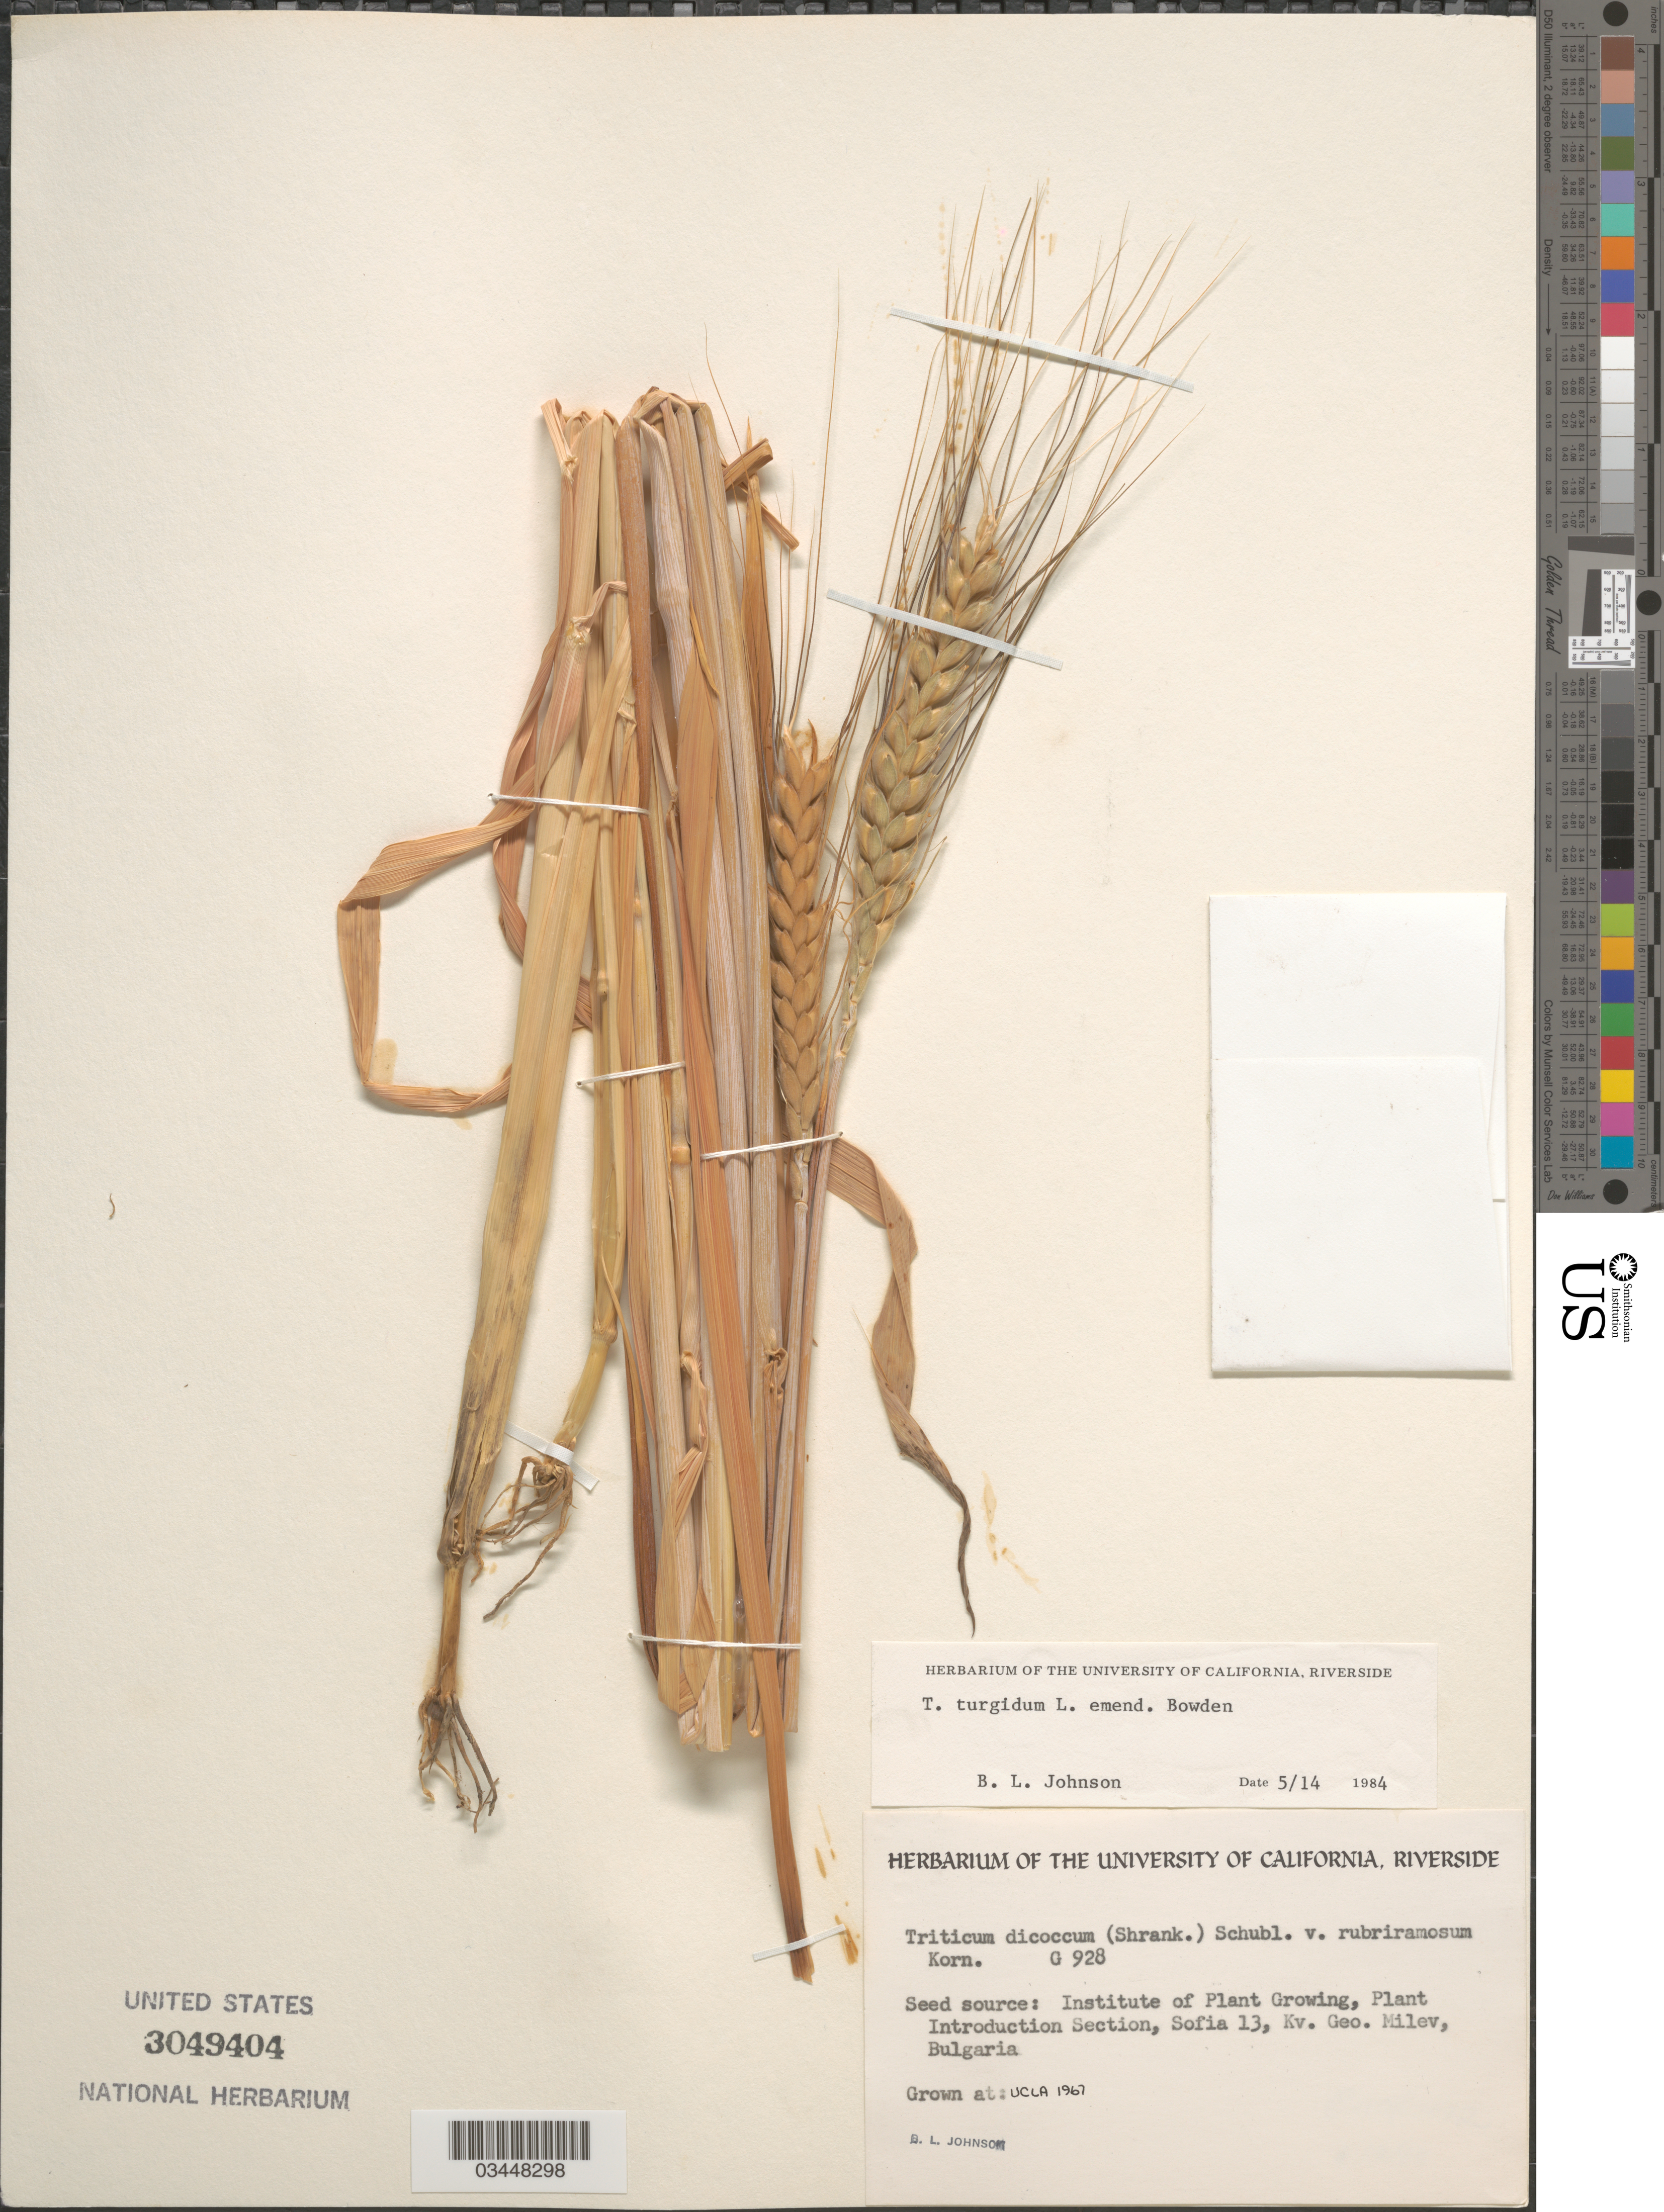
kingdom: Plantae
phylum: Tracheophyta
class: Liliopsida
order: Poales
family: Poaceae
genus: Triticum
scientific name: Triticum turgidum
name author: L.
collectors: B. Johnson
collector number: G928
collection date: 1967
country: United States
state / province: California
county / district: Los Angeles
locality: UCLA.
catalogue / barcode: US 3049404